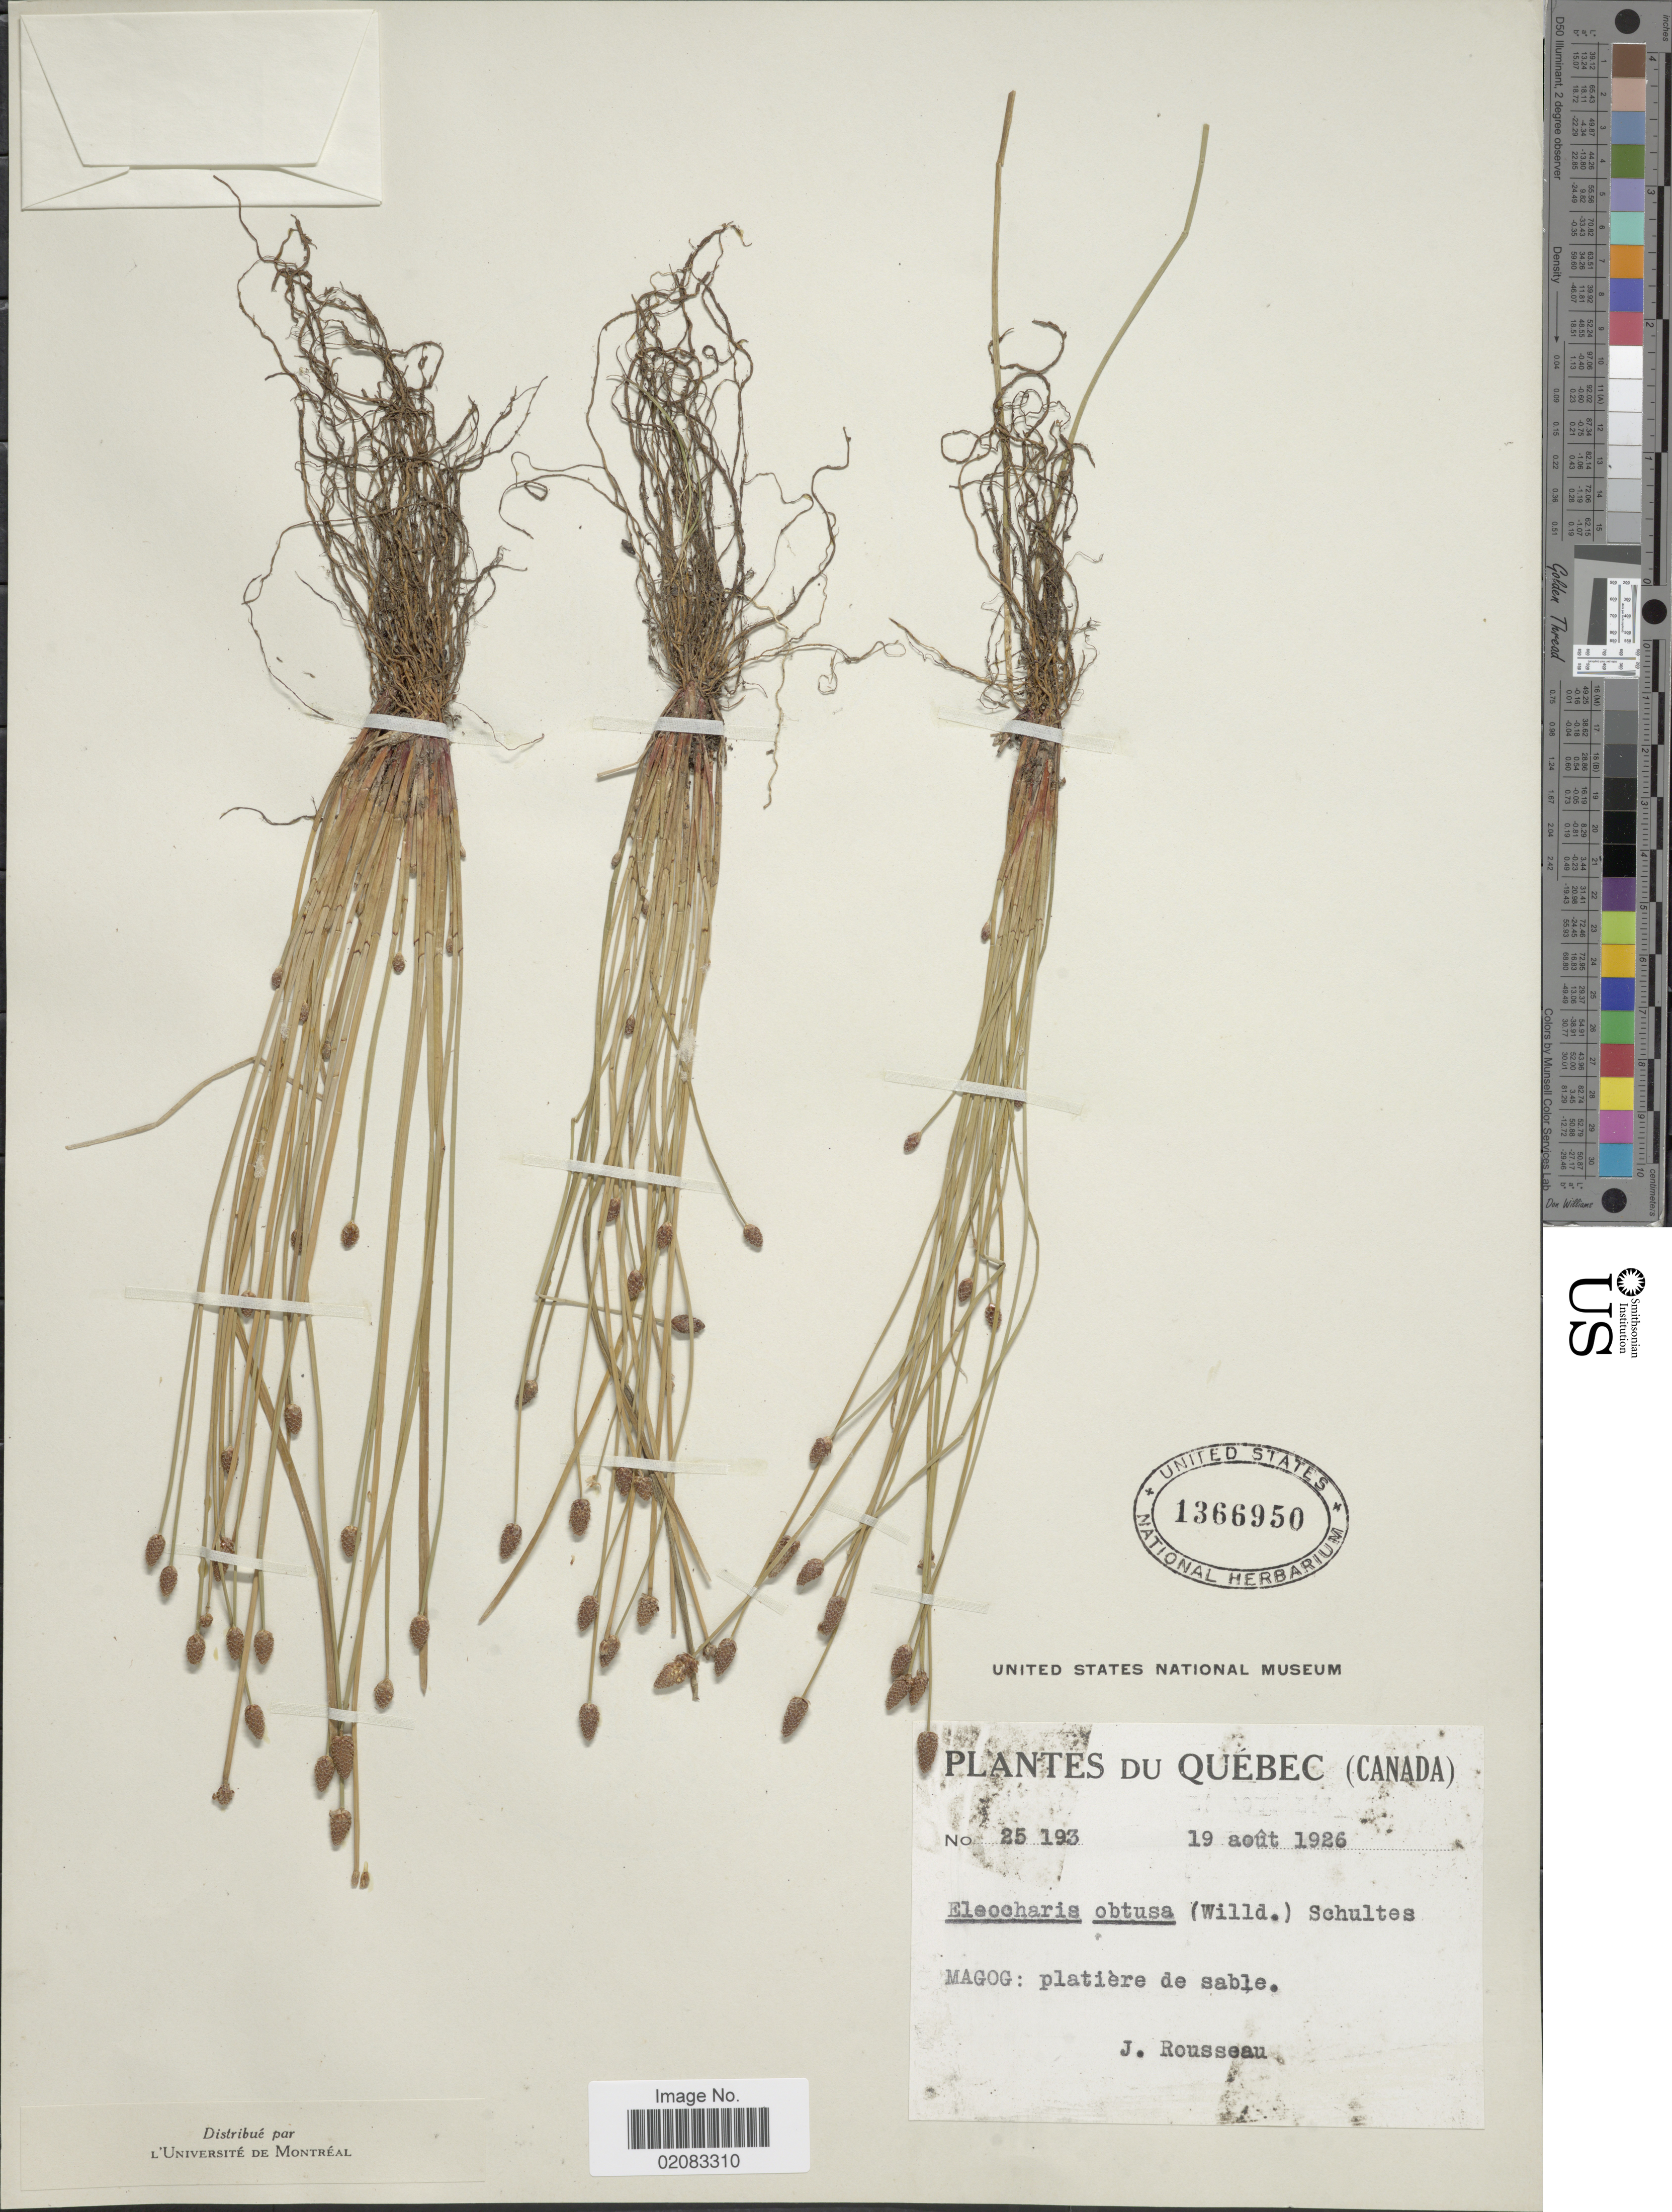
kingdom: Plantae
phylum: Tracheophyta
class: Liliopsida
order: Poales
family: Cyperaceae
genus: Eleocharis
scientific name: Eleocharis obtusa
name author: (Willd.) Schult.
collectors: J. Rousseau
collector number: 25193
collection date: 1926-08-19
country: Canada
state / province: Quebec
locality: Magog: platière de sable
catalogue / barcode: US 1366950